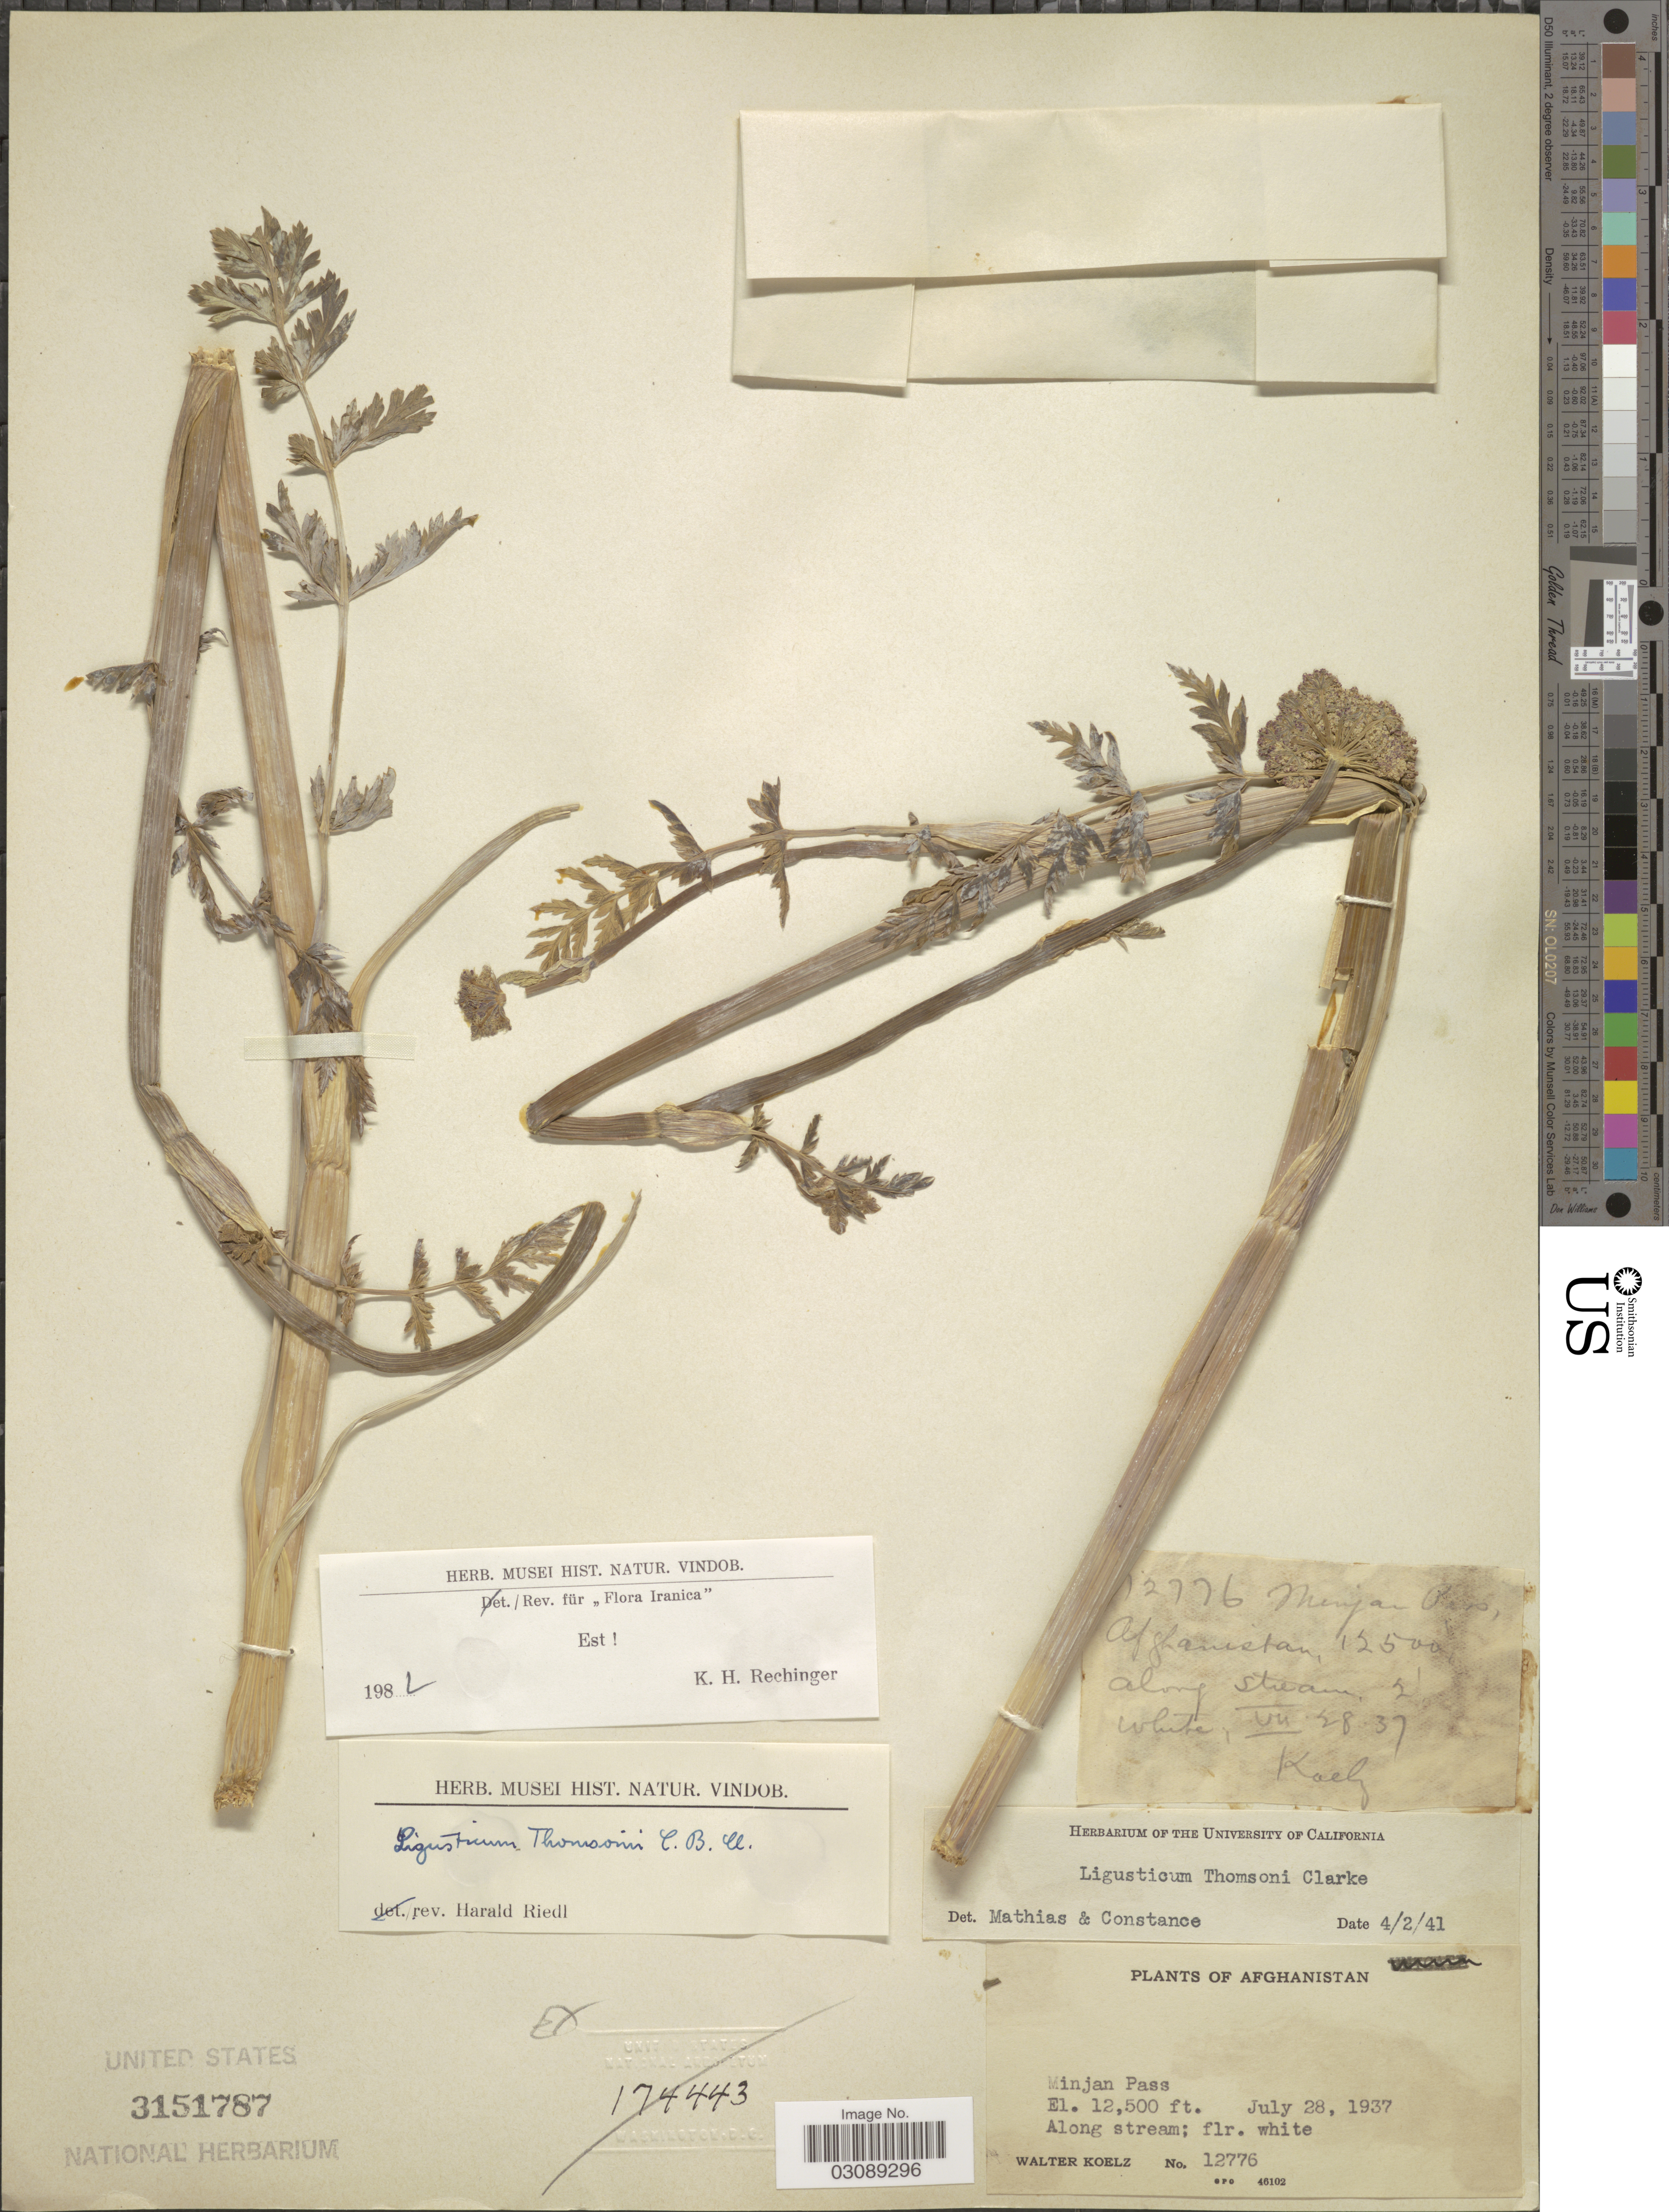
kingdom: Plantae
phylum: Tracheophyta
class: Magnoliopsida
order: Apiales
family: Apiaceae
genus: Ligusticum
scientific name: Ligusticum thomsonii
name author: C.B. Clarke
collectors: W. N. Koelz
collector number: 12776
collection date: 1937-07-28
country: Afghanistan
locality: Minjan Pass.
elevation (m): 3810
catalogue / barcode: US 3151787